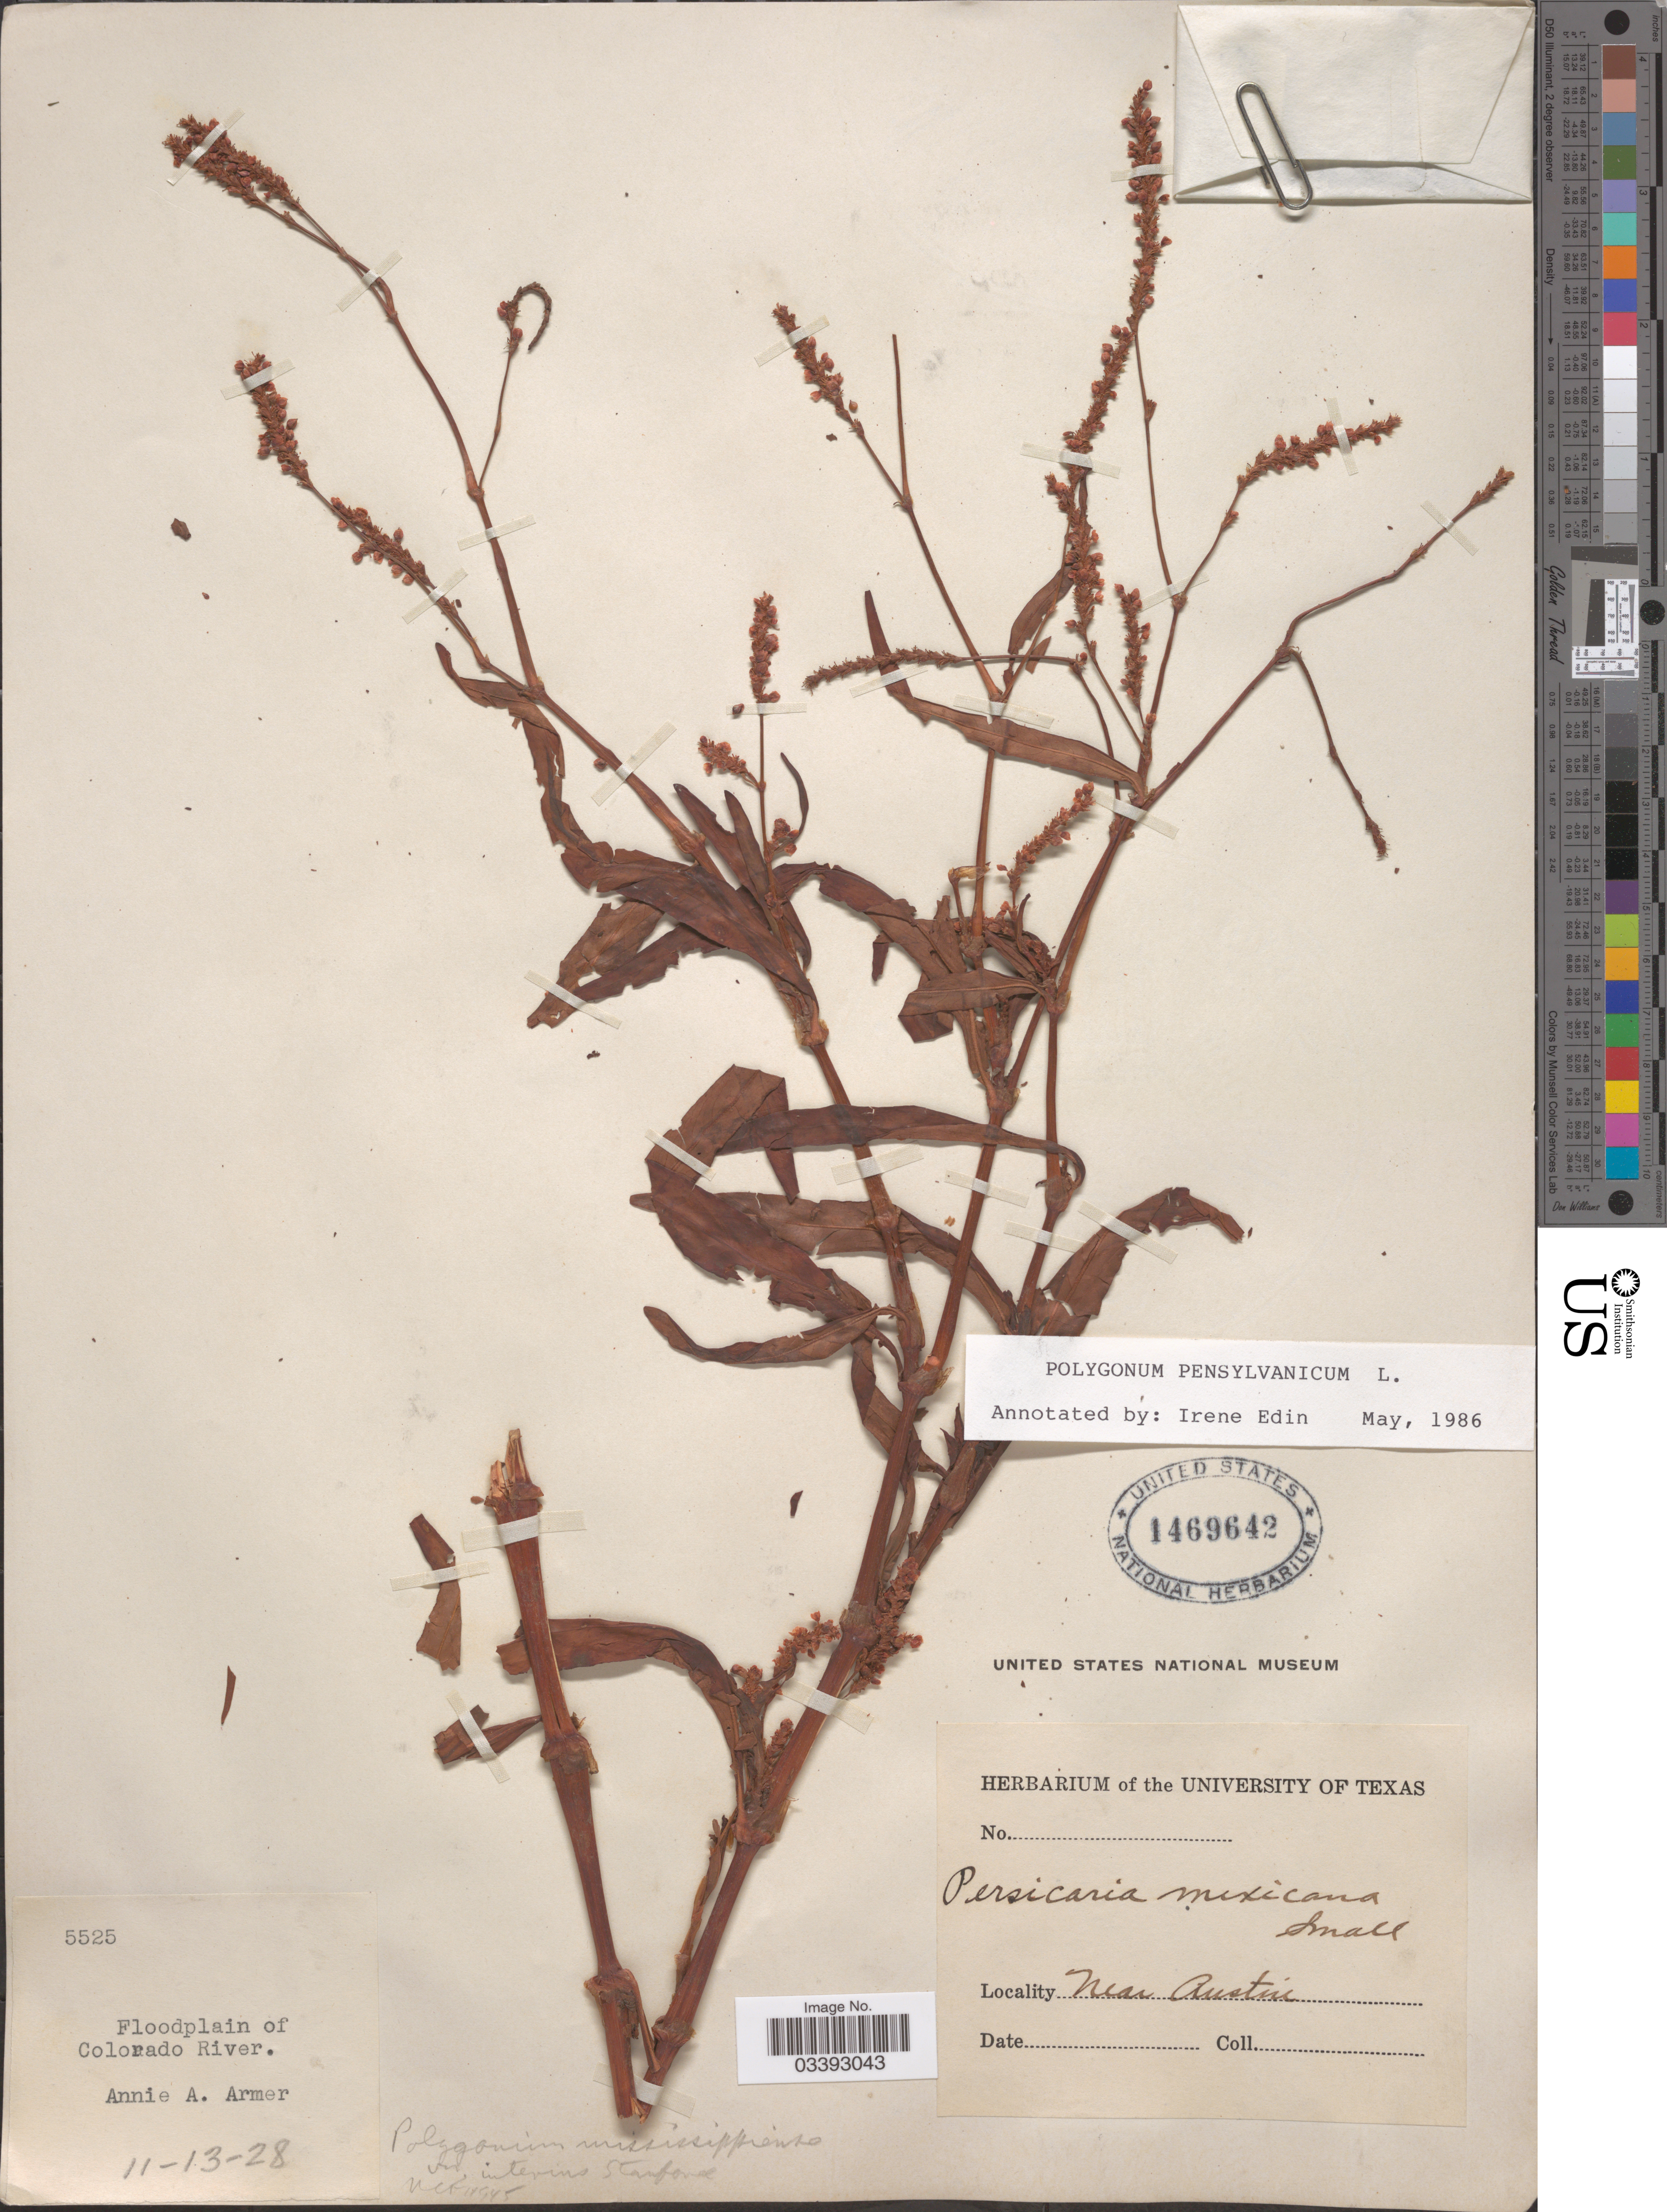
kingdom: Plantae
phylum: Tracheophyta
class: Magnoliopsida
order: Caryophyllales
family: Polygonaceae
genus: Persicaria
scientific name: Persicaria hydropiperoides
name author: (Michx.) Small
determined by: Atha, D. E.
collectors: A. Armer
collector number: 5525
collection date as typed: Transcribed d/m/y: 13/11/28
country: United States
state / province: Colorado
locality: Floodplain of Colorado River. Near Austin.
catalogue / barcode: US 1469642